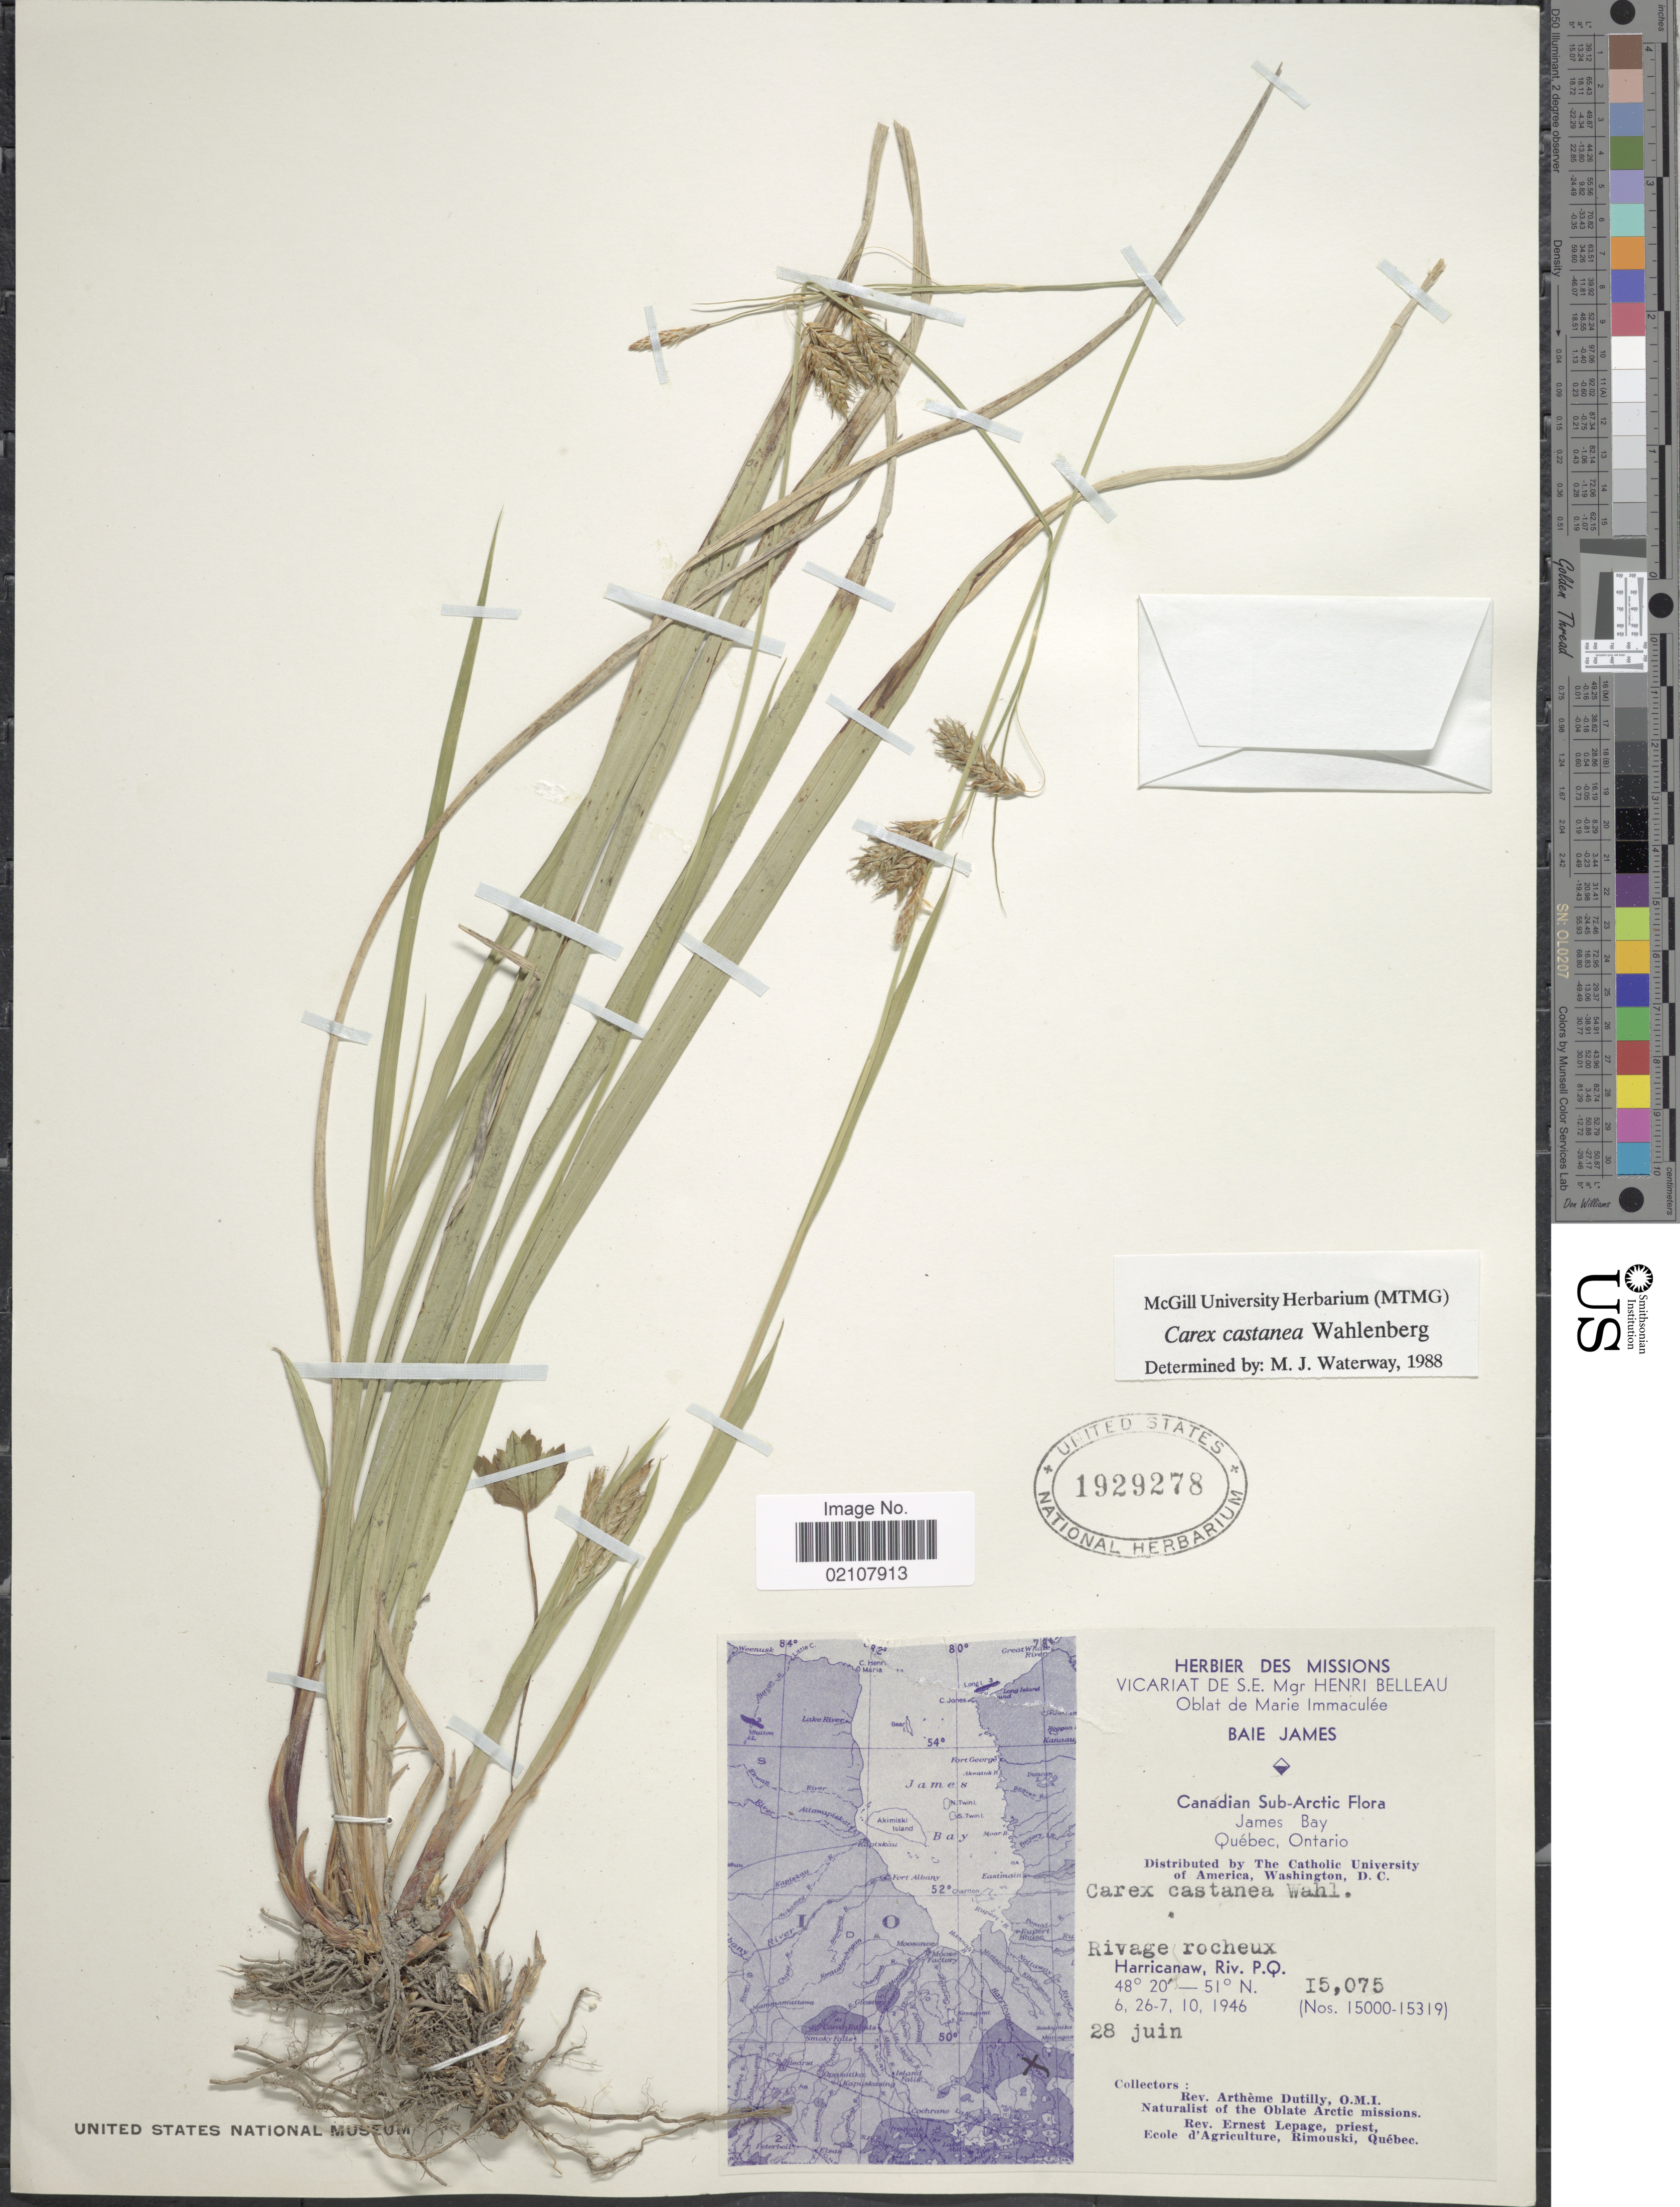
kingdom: Plantae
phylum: Tracheophyta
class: Liliopsida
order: Poales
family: Cyperaceae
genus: Carex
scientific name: Carex castanea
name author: Wahlenb.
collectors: A. Dutilly & E. Lepage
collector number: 15075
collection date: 1946-06-28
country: Canada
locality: Canadian Sub-Arctic, james Bay,Québec, Ontario, Rivage rocheux, Harricanaw, Riv. P.Q.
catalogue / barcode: US 1929278